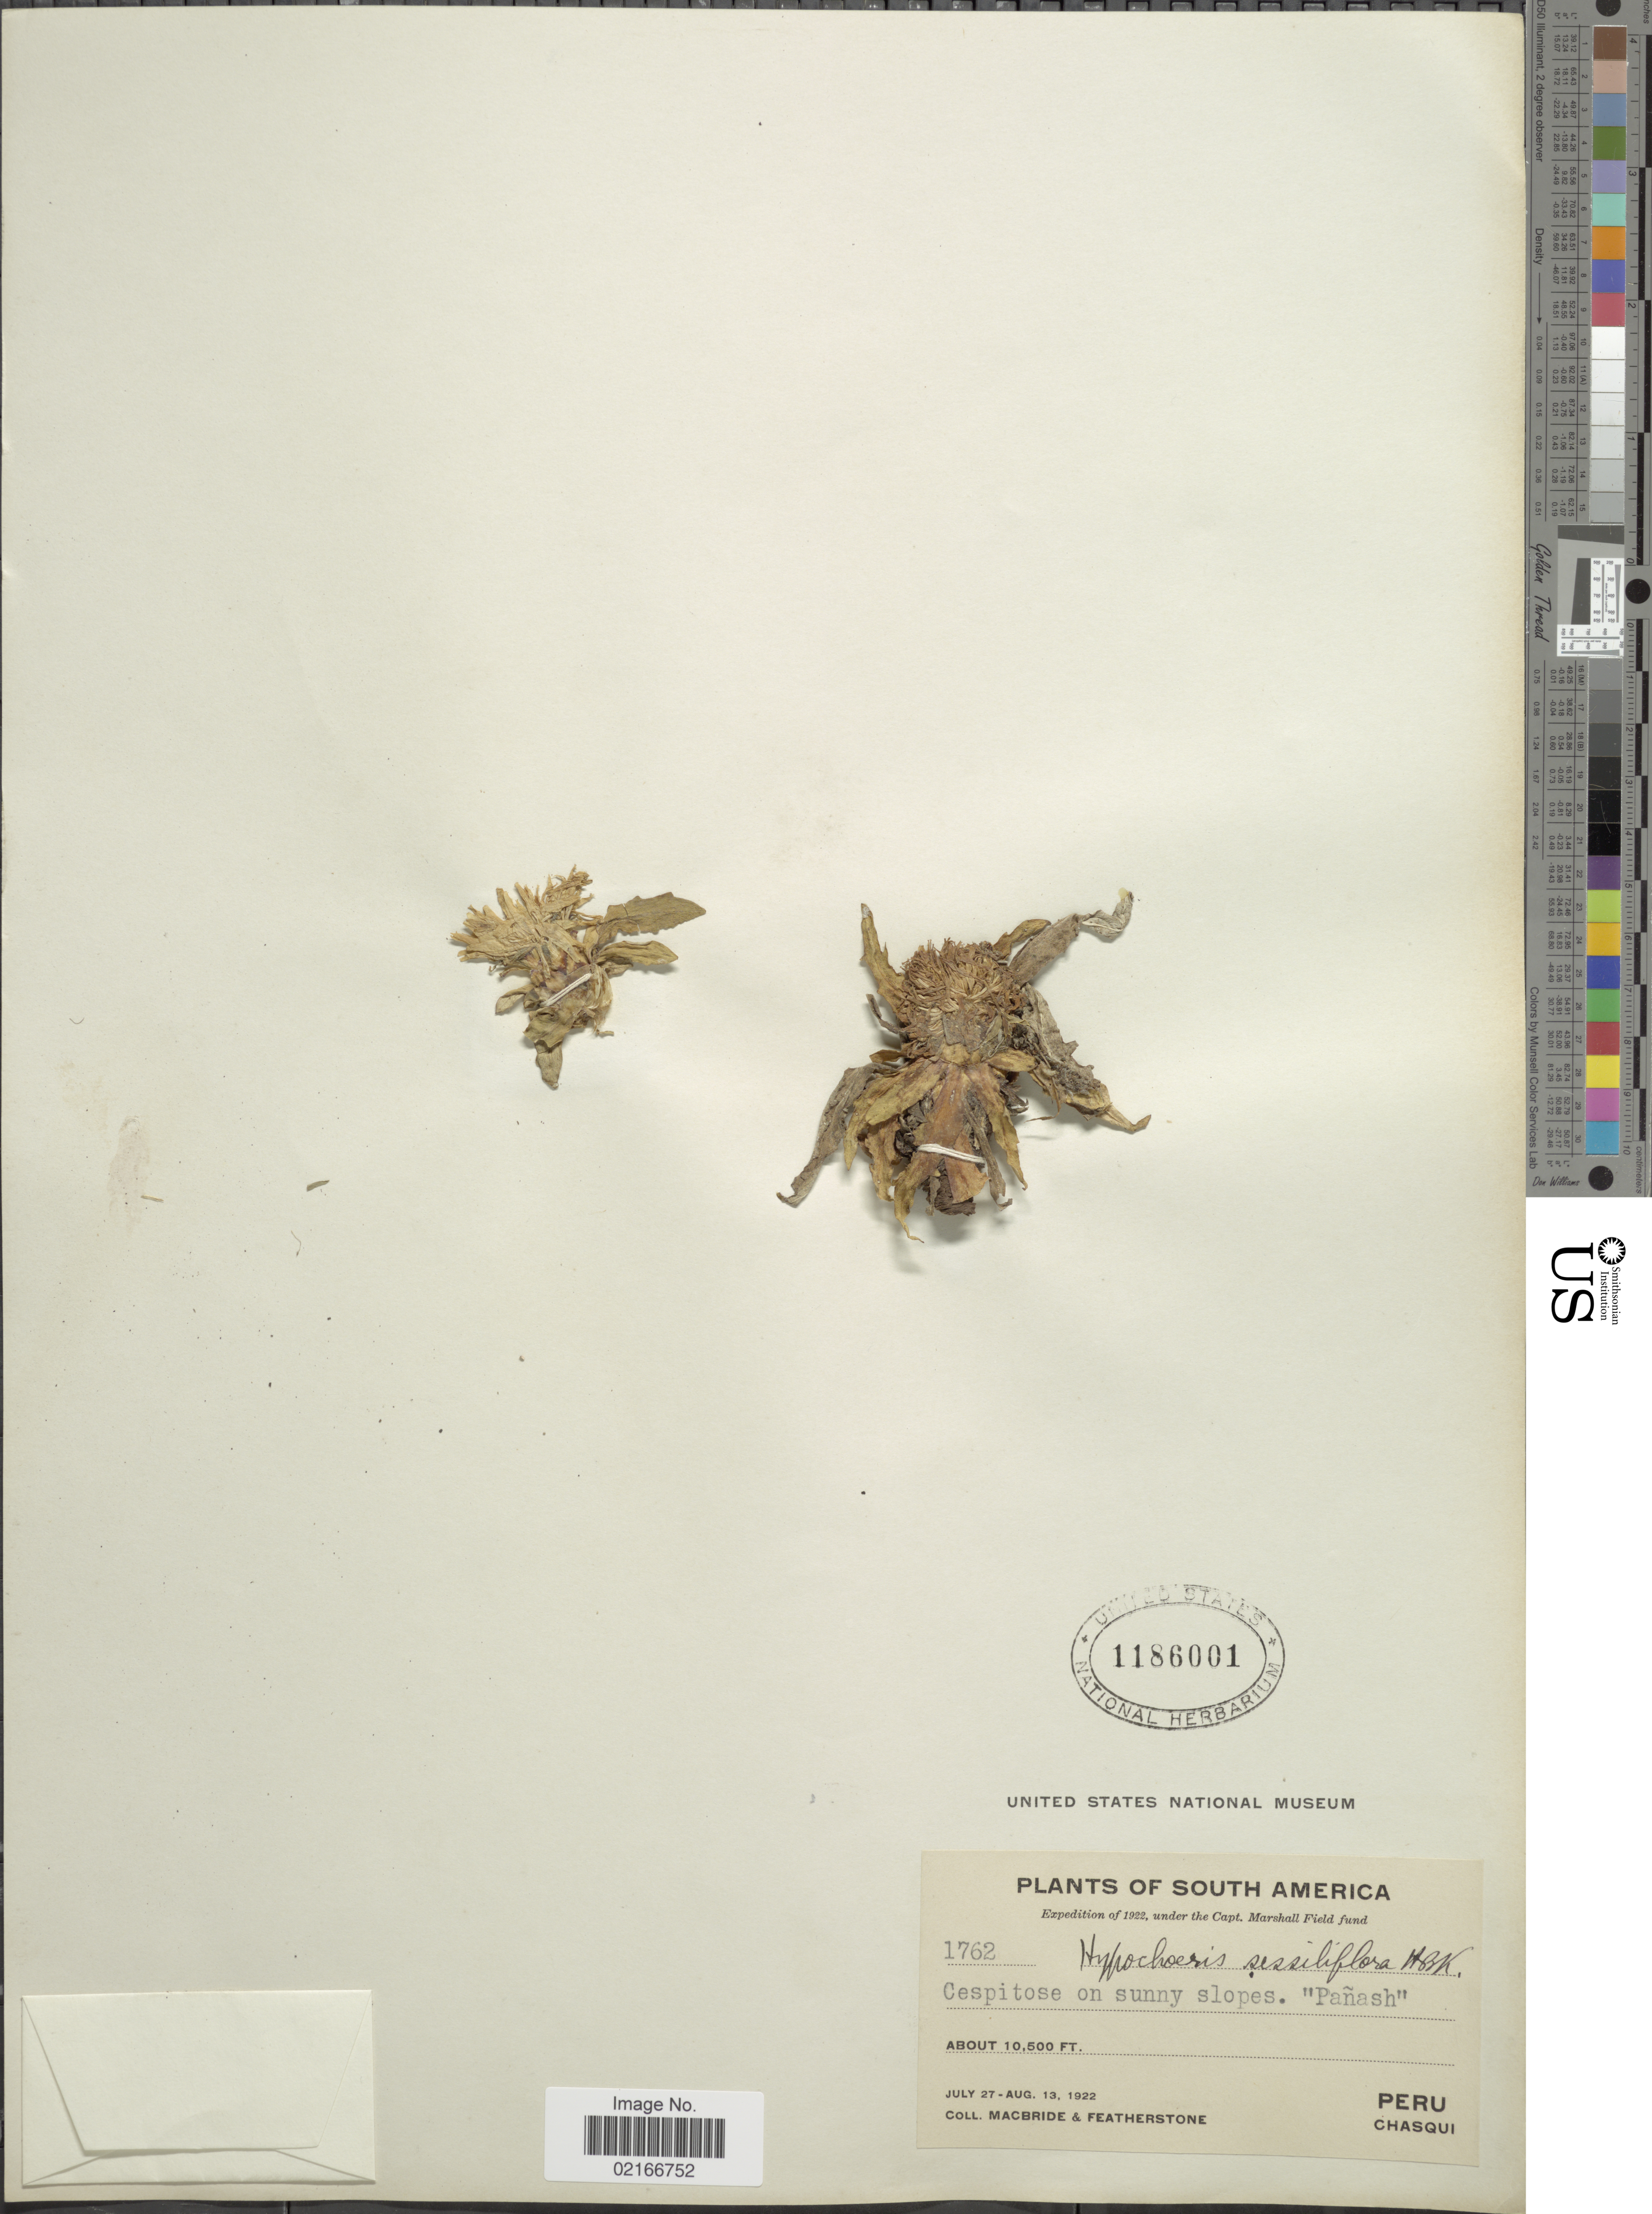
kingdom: Plantae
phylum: Tracheophyta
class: Magnoliopsida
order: Asterales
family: Asteraceae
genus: Hypochaeris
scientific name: Hypochaeris sessiflora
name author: Kunth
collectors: Macbride, -- & -. Featherstone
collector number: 1762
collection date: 1922-07-27/1922-08-13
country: Peru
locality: Chasqui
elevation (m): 3200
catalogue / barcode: US 1186001